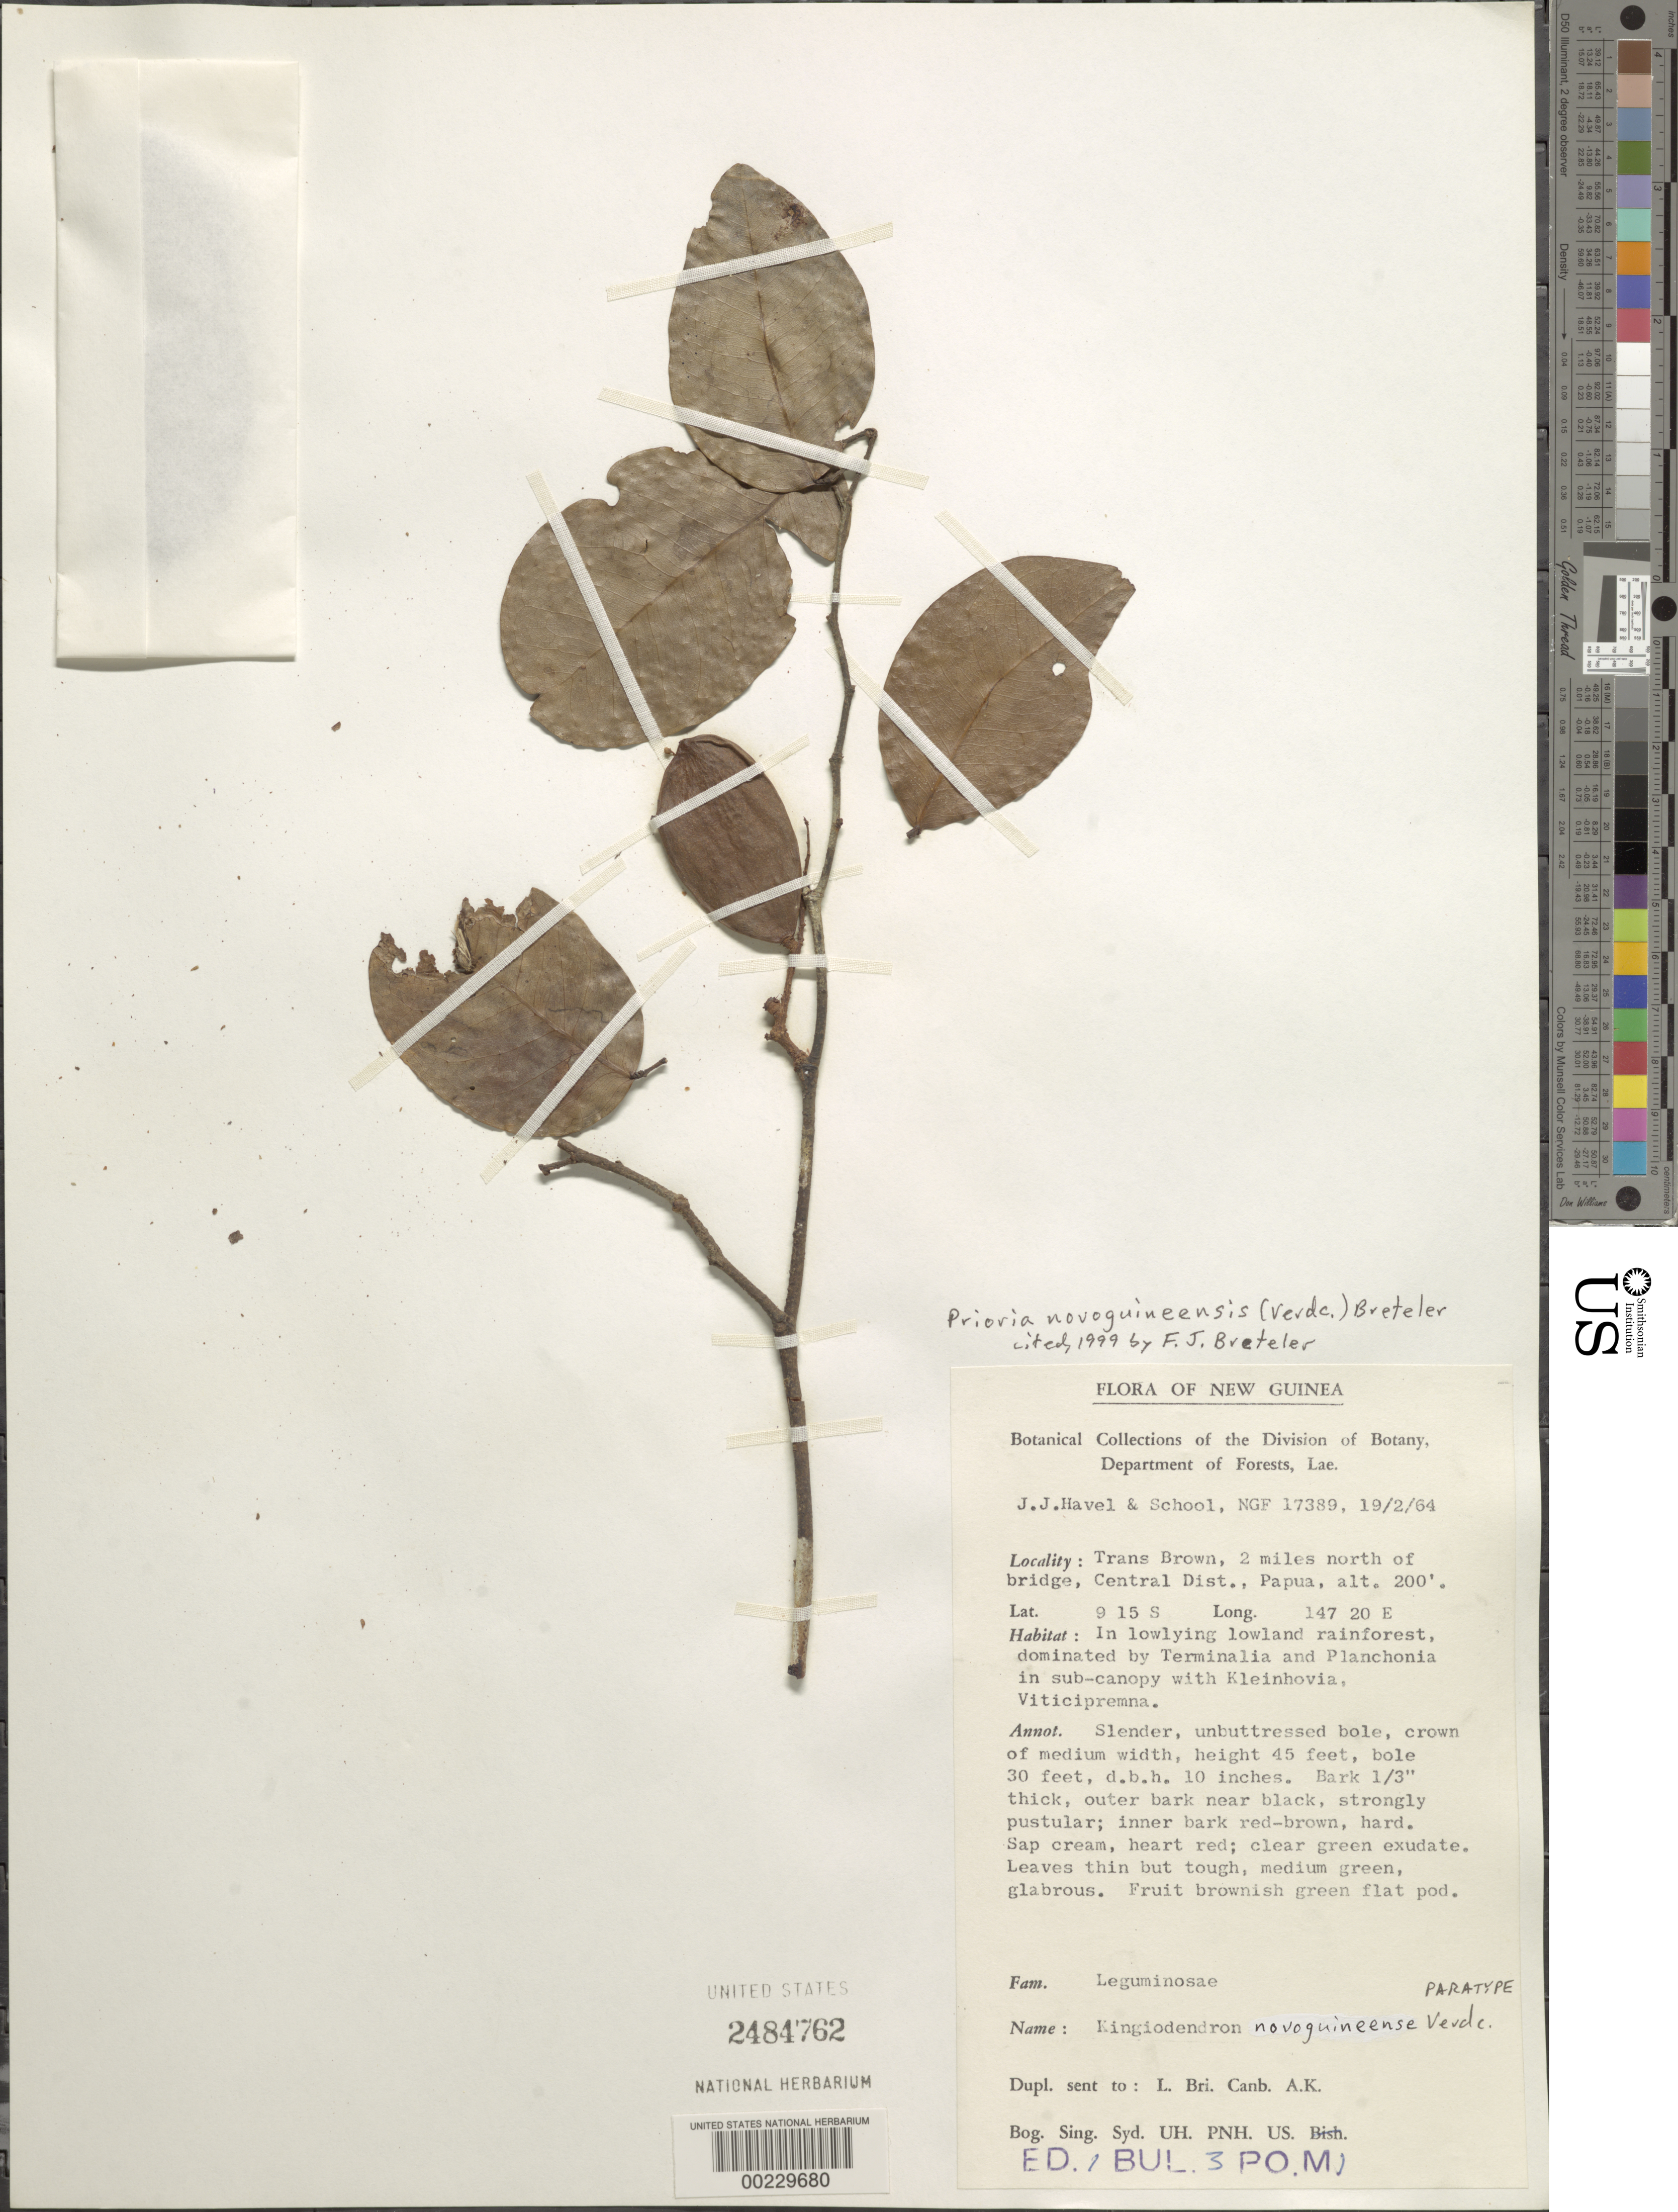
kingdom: Plantae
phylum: Tracheophyta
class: Magnoliopsida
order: Fabales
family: Fabaceae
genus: Kingiodendron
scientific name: Kingiodendron novoguineense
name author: Verdc.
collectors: J. Havel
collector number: Ngf 17389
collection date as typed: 19 Feb 1964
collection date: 1964-02-19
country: Papua New Guinea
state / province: Central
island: New Guinea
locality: Trans brown, 2 mi n of bridge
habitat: Lowlying lowland rainforest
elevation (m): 61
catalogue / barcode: US 2484762